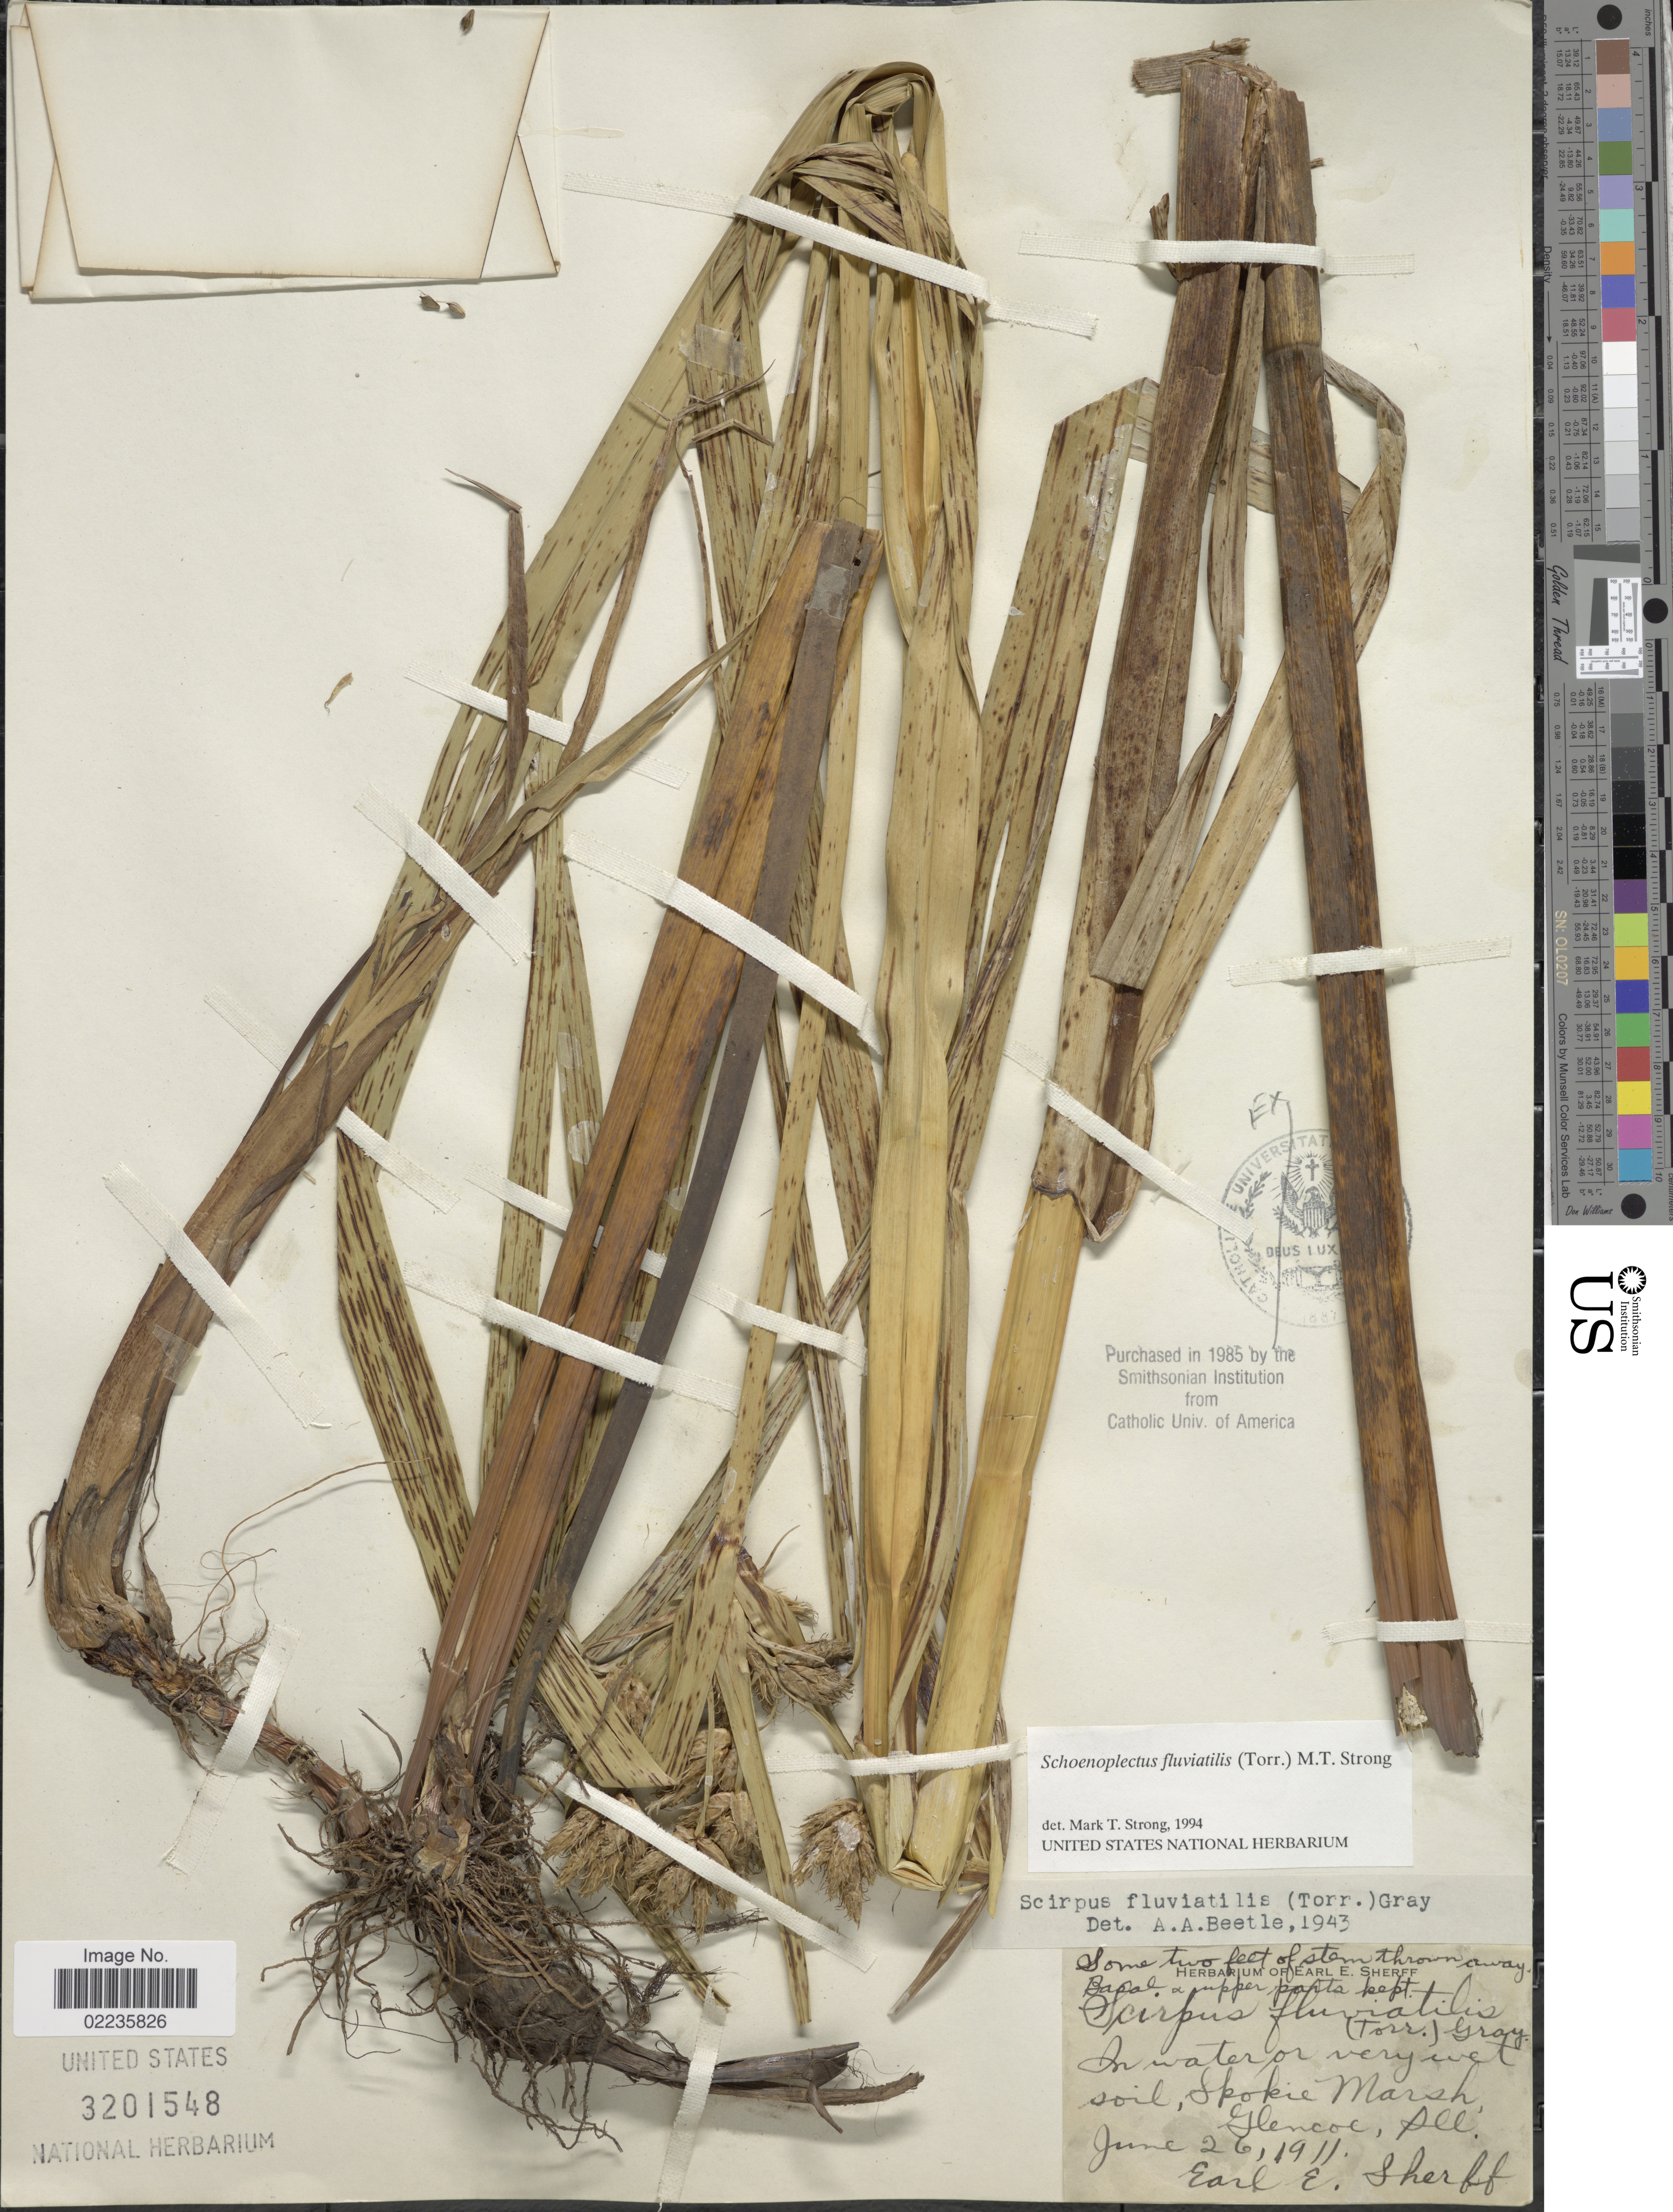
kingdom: Plantae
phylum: Tracheophyta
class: Liliopsida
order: Poales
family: Cyperaceae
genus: Bolboschoenus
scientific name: Bolboschoenus fluviatilis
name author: (Torr.) Soják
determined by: Strong, M. T., (US), Smithsonian Institution - National Museum of Natural History (UNITED STATES)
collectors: E. E. Sherff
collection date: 1911-06-26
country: United States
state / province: Illinois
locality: In water or very wet soil, Spokie Marsh, Glencoe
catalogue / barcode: US 3201548